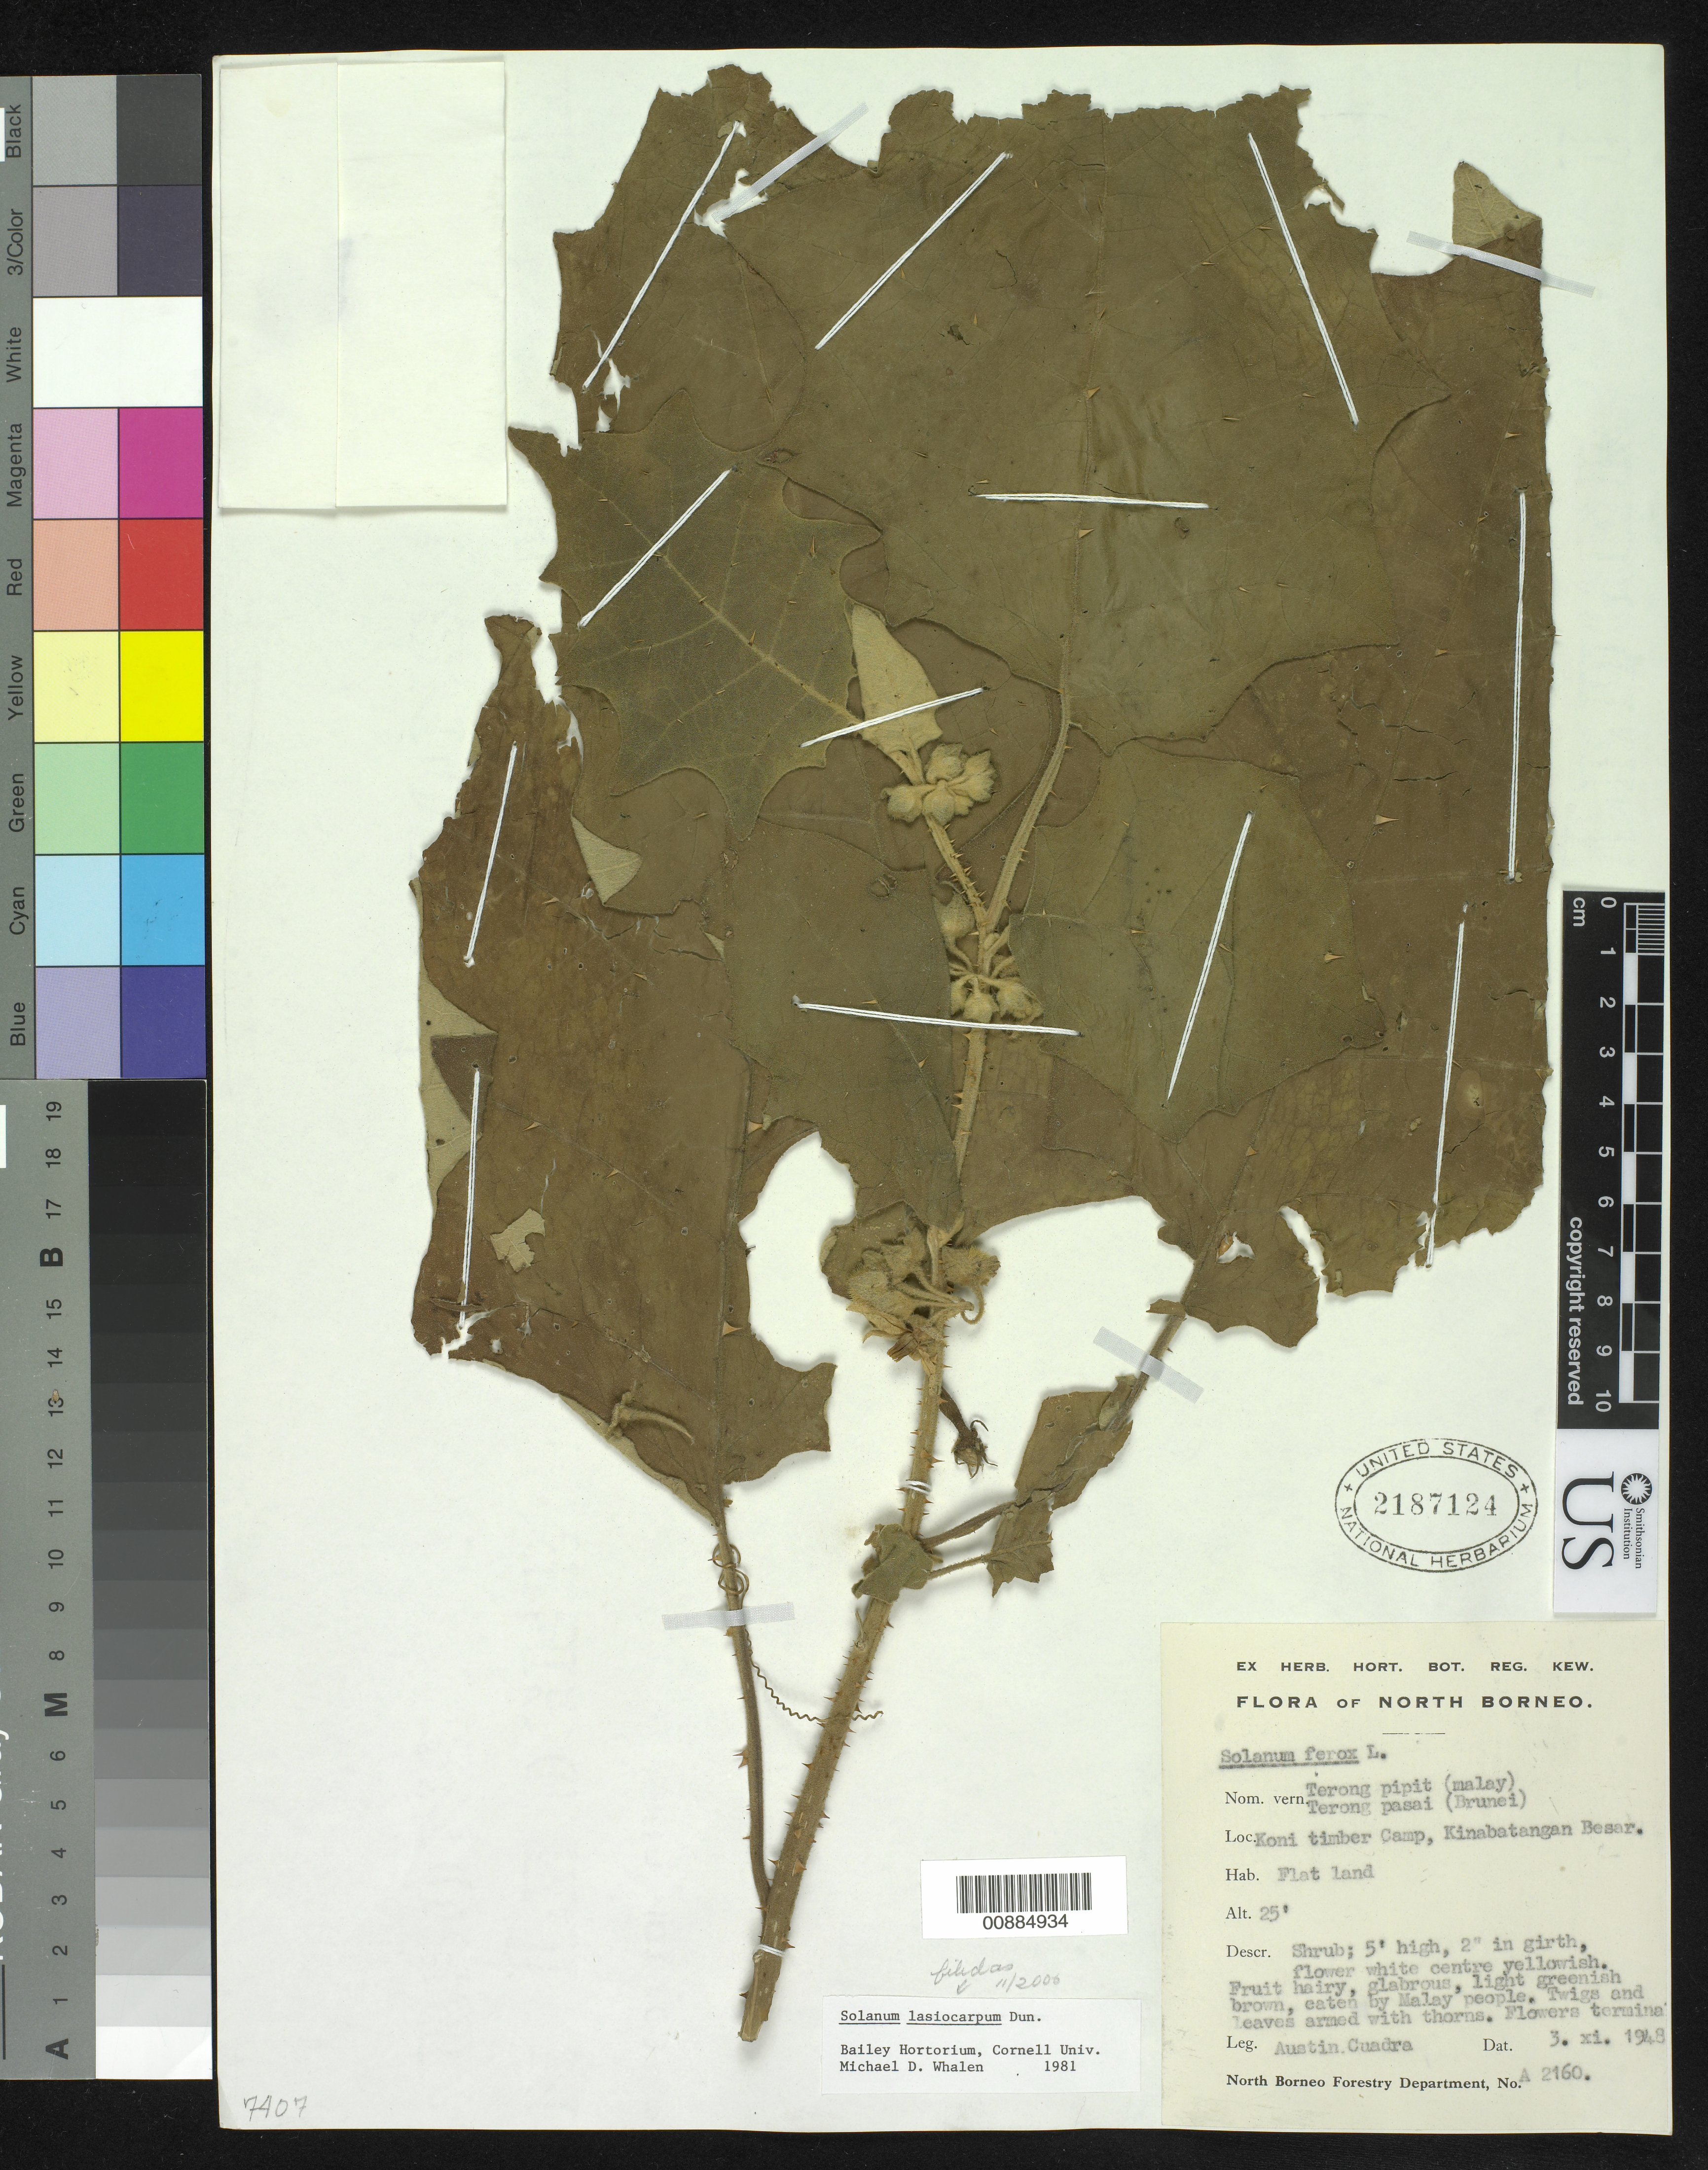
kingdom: Plantae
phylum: Tracheophyta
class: Magnoliopsida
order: Solanales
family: Solanaceae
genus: Solanum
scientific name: Solanum lasiocarpum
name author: Dunal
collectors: A. Cuadra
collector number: A 2160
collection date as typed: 11 Mar 1948 or 03 Nov 1948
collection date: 1948-03-11 or 1948-11-03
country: Indonesia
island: Borneo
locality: Kinabatangan Besar, Koni timber Camp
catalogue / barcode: US 2187124